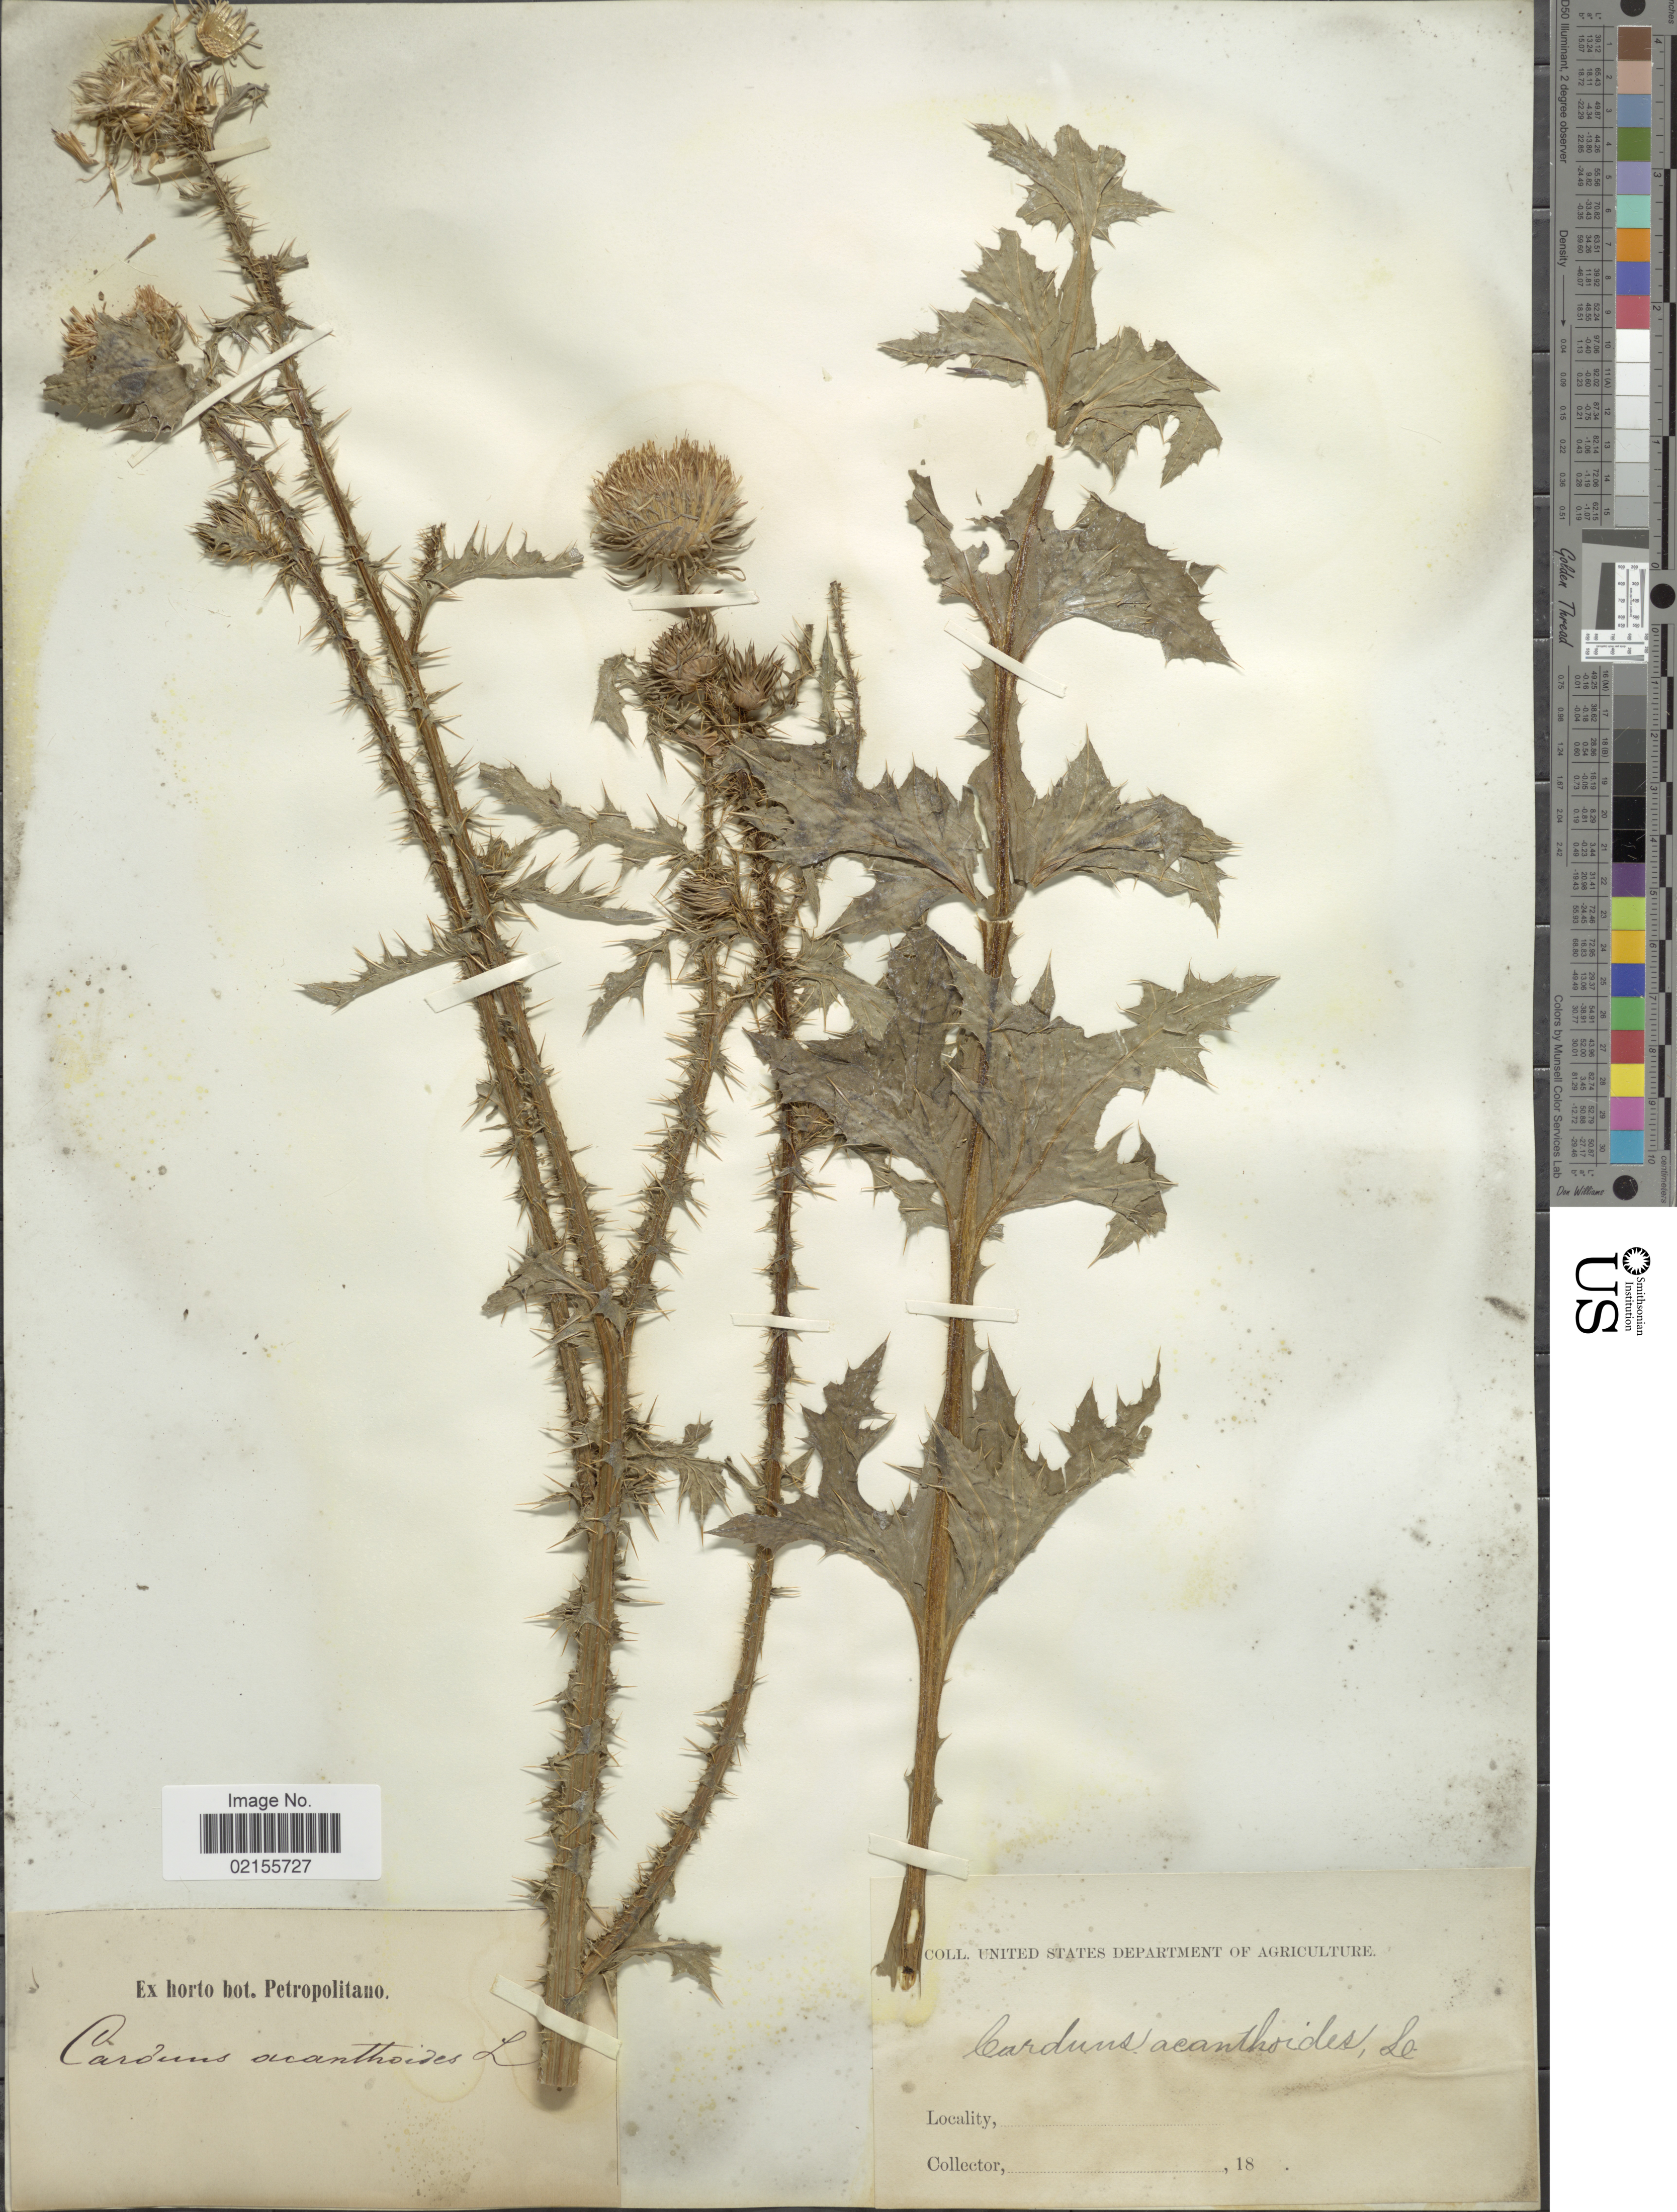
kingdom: Plantae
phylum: Tracheophyta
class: Magnoliopsida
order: Asterales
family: Asteraceae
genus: Carduus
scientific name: Carduus acanthoides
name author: L.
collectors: ex Horto Bot. Petropolitano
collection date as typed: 18